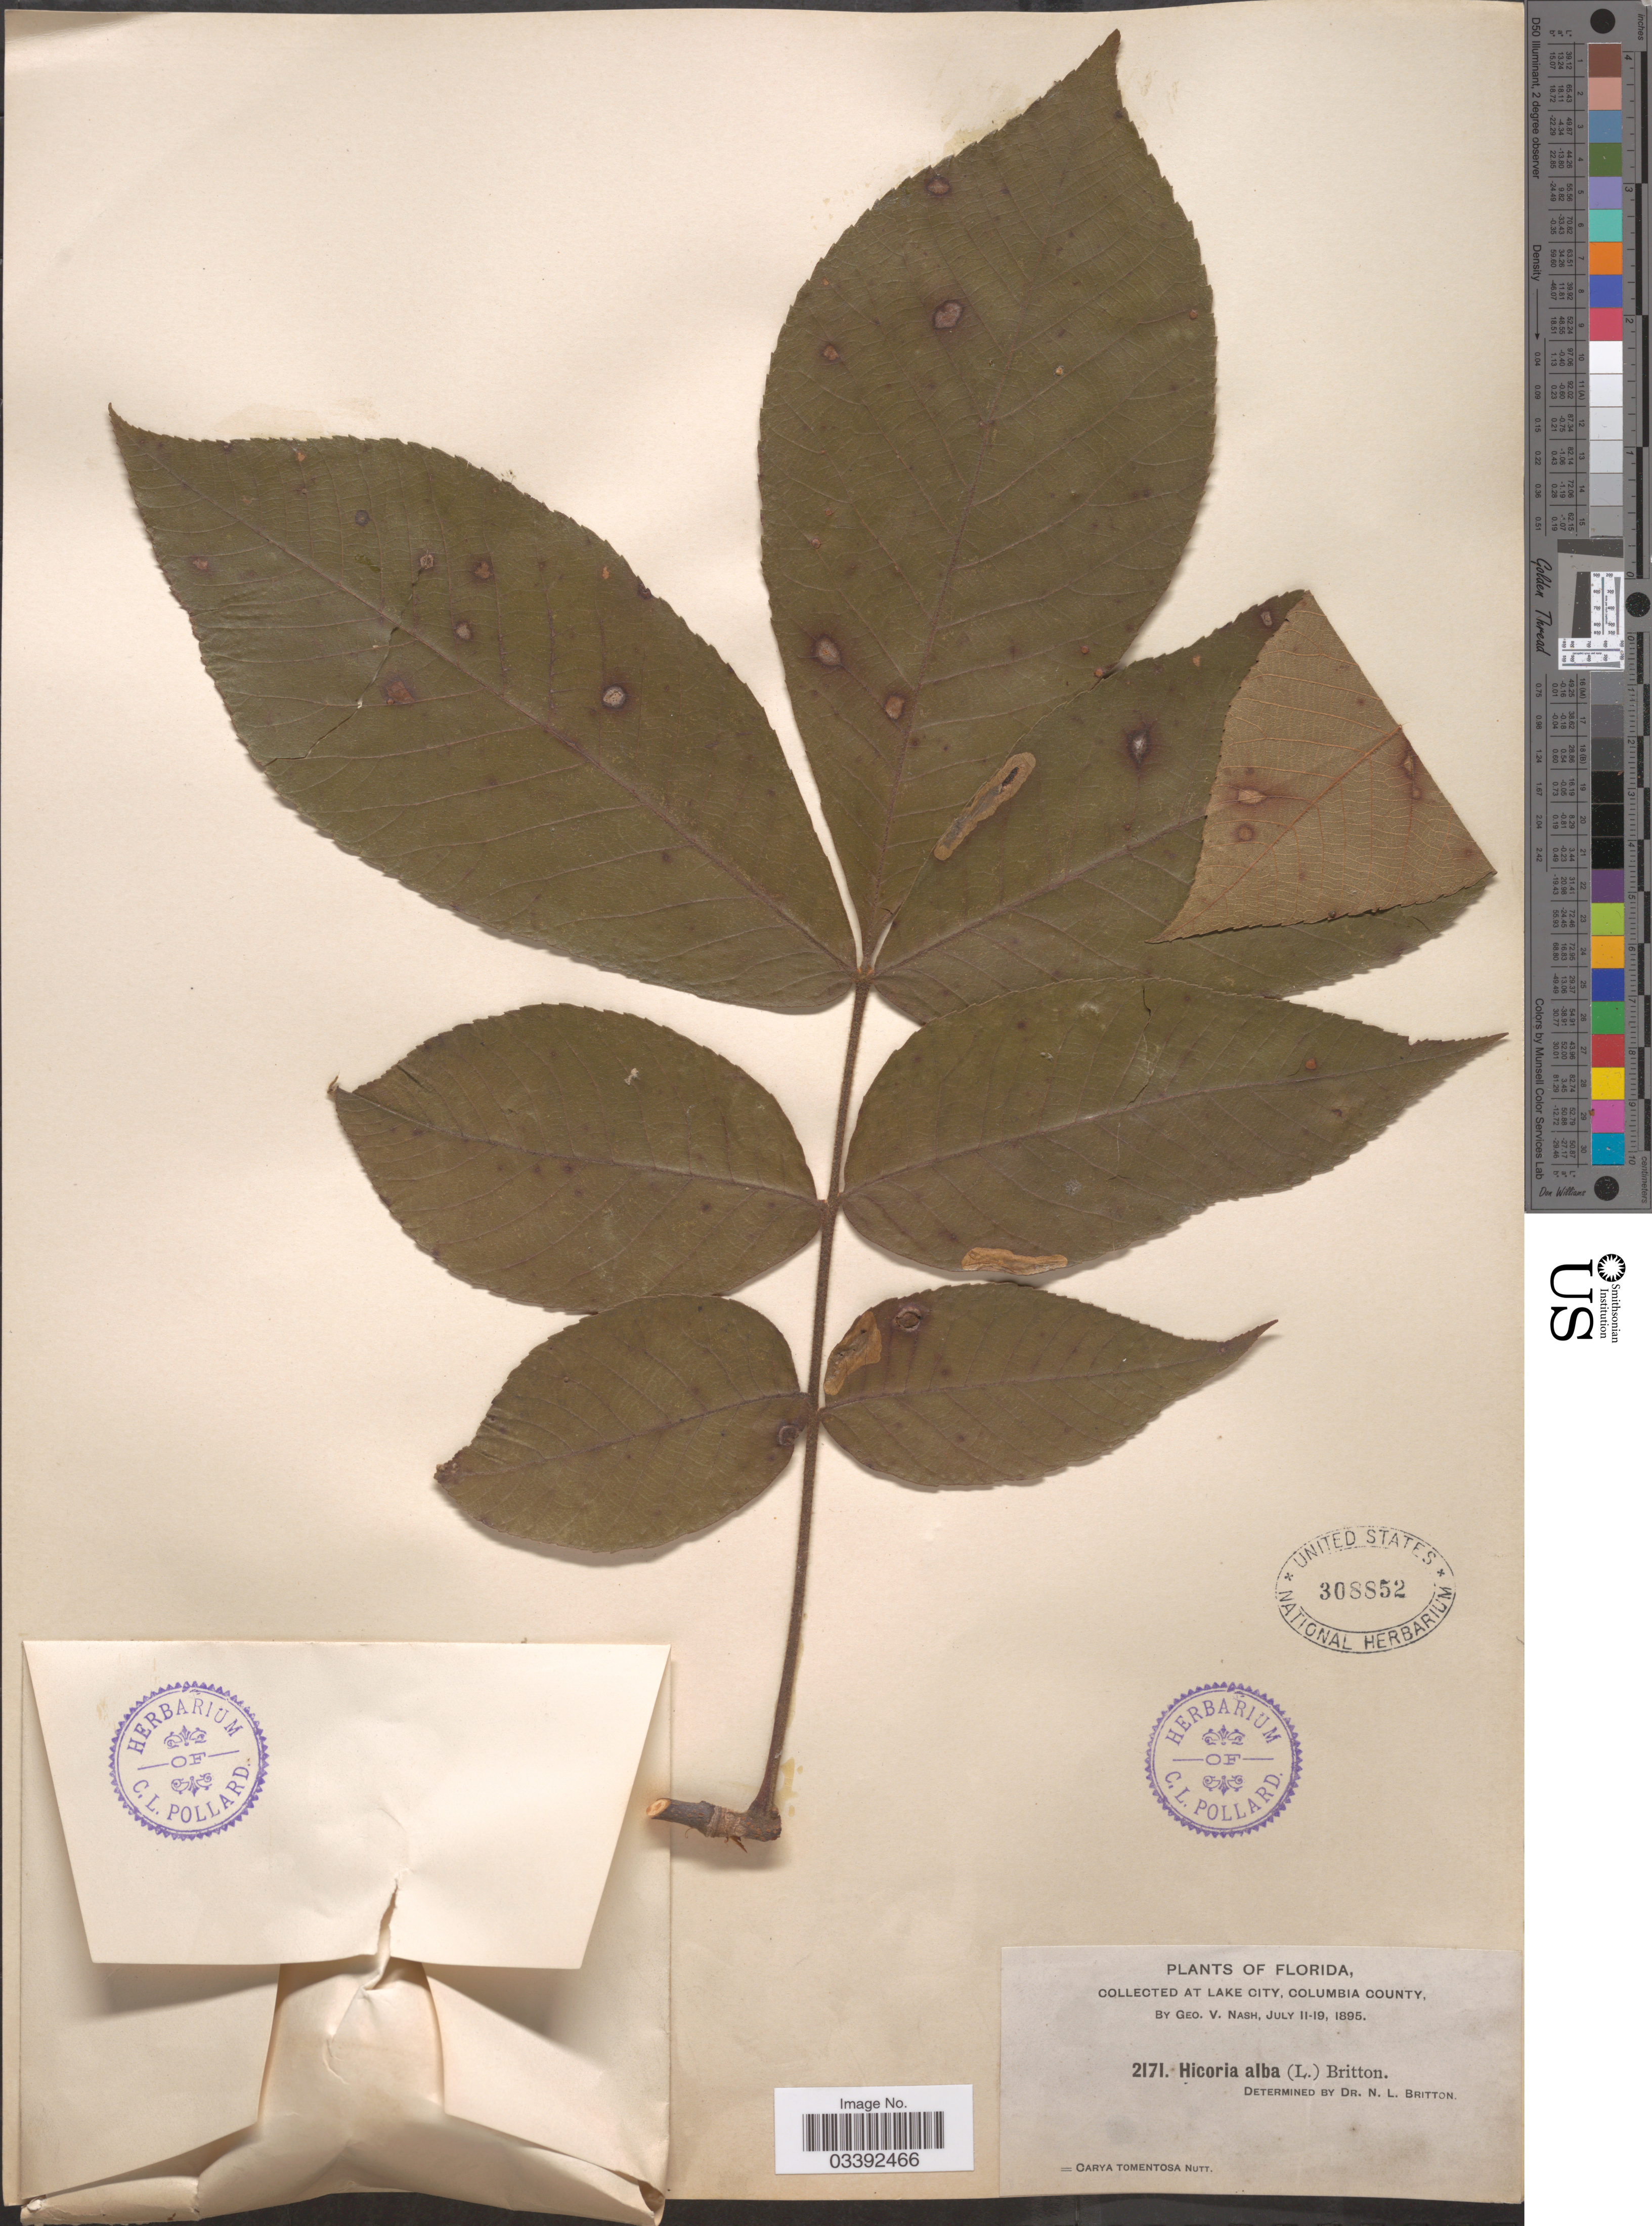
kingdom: Plantae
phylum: Tracheophyta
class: Magnoliopsida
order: Fagales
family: Juglandaceae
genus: Carya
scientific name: Carya tomentosa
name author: (Lam.) Nutt.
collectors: G. V. Nash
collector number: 2171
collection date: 1895-07-11/1895-07-19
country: United States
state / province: Florida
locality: At Lake City, Columbia County.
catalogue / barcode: US 308852